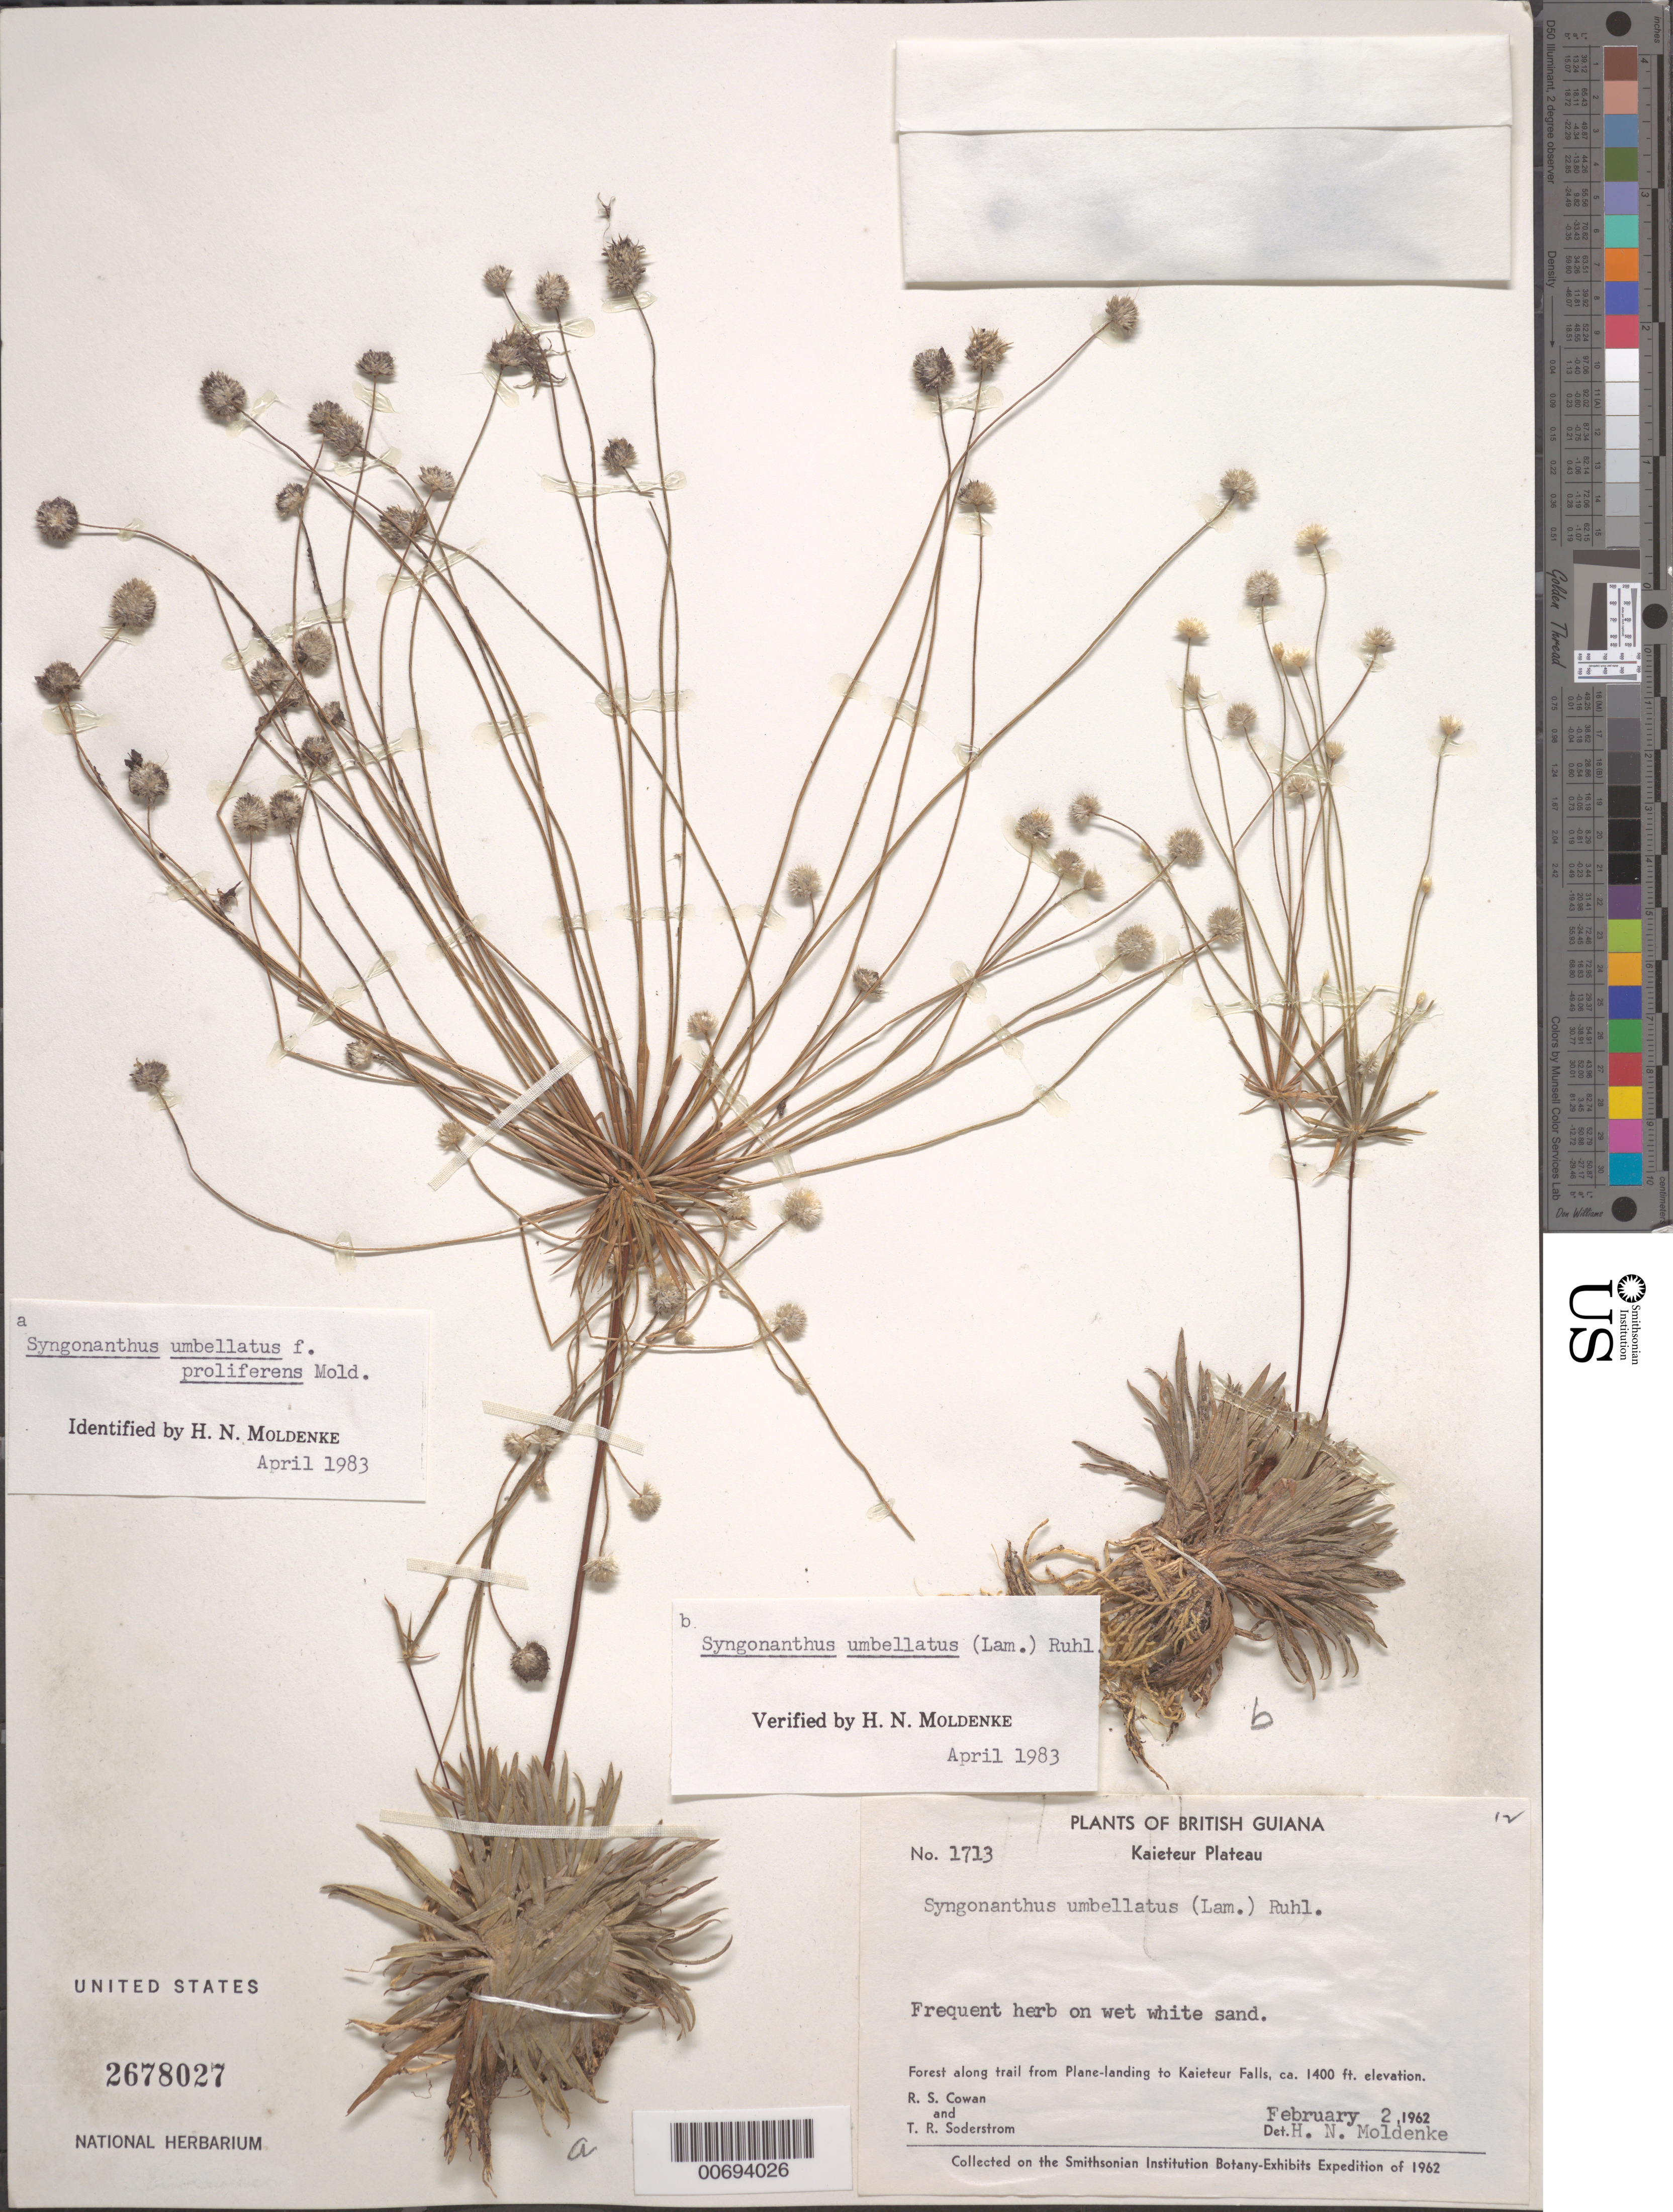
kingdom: Plantae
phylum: Tracheophyta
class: Liliopsida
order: Poales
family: Eriocaulaceae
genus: Syngonanthus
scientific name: Syngonanthus umbellatus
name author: (Lam.) Ruhland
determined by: Moldenke, H. N.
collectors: R. S. Cowan & T. R. Soderstrom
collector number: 1713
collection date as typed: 2-Feb-62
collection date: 1962-02-02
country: Guyana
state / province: Potaro-Siparuni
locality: Kaieteur Plateau, along trail from plane landing to Kaieteur Falls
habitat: Wet white sand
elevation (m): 427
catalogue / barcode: US 2678027